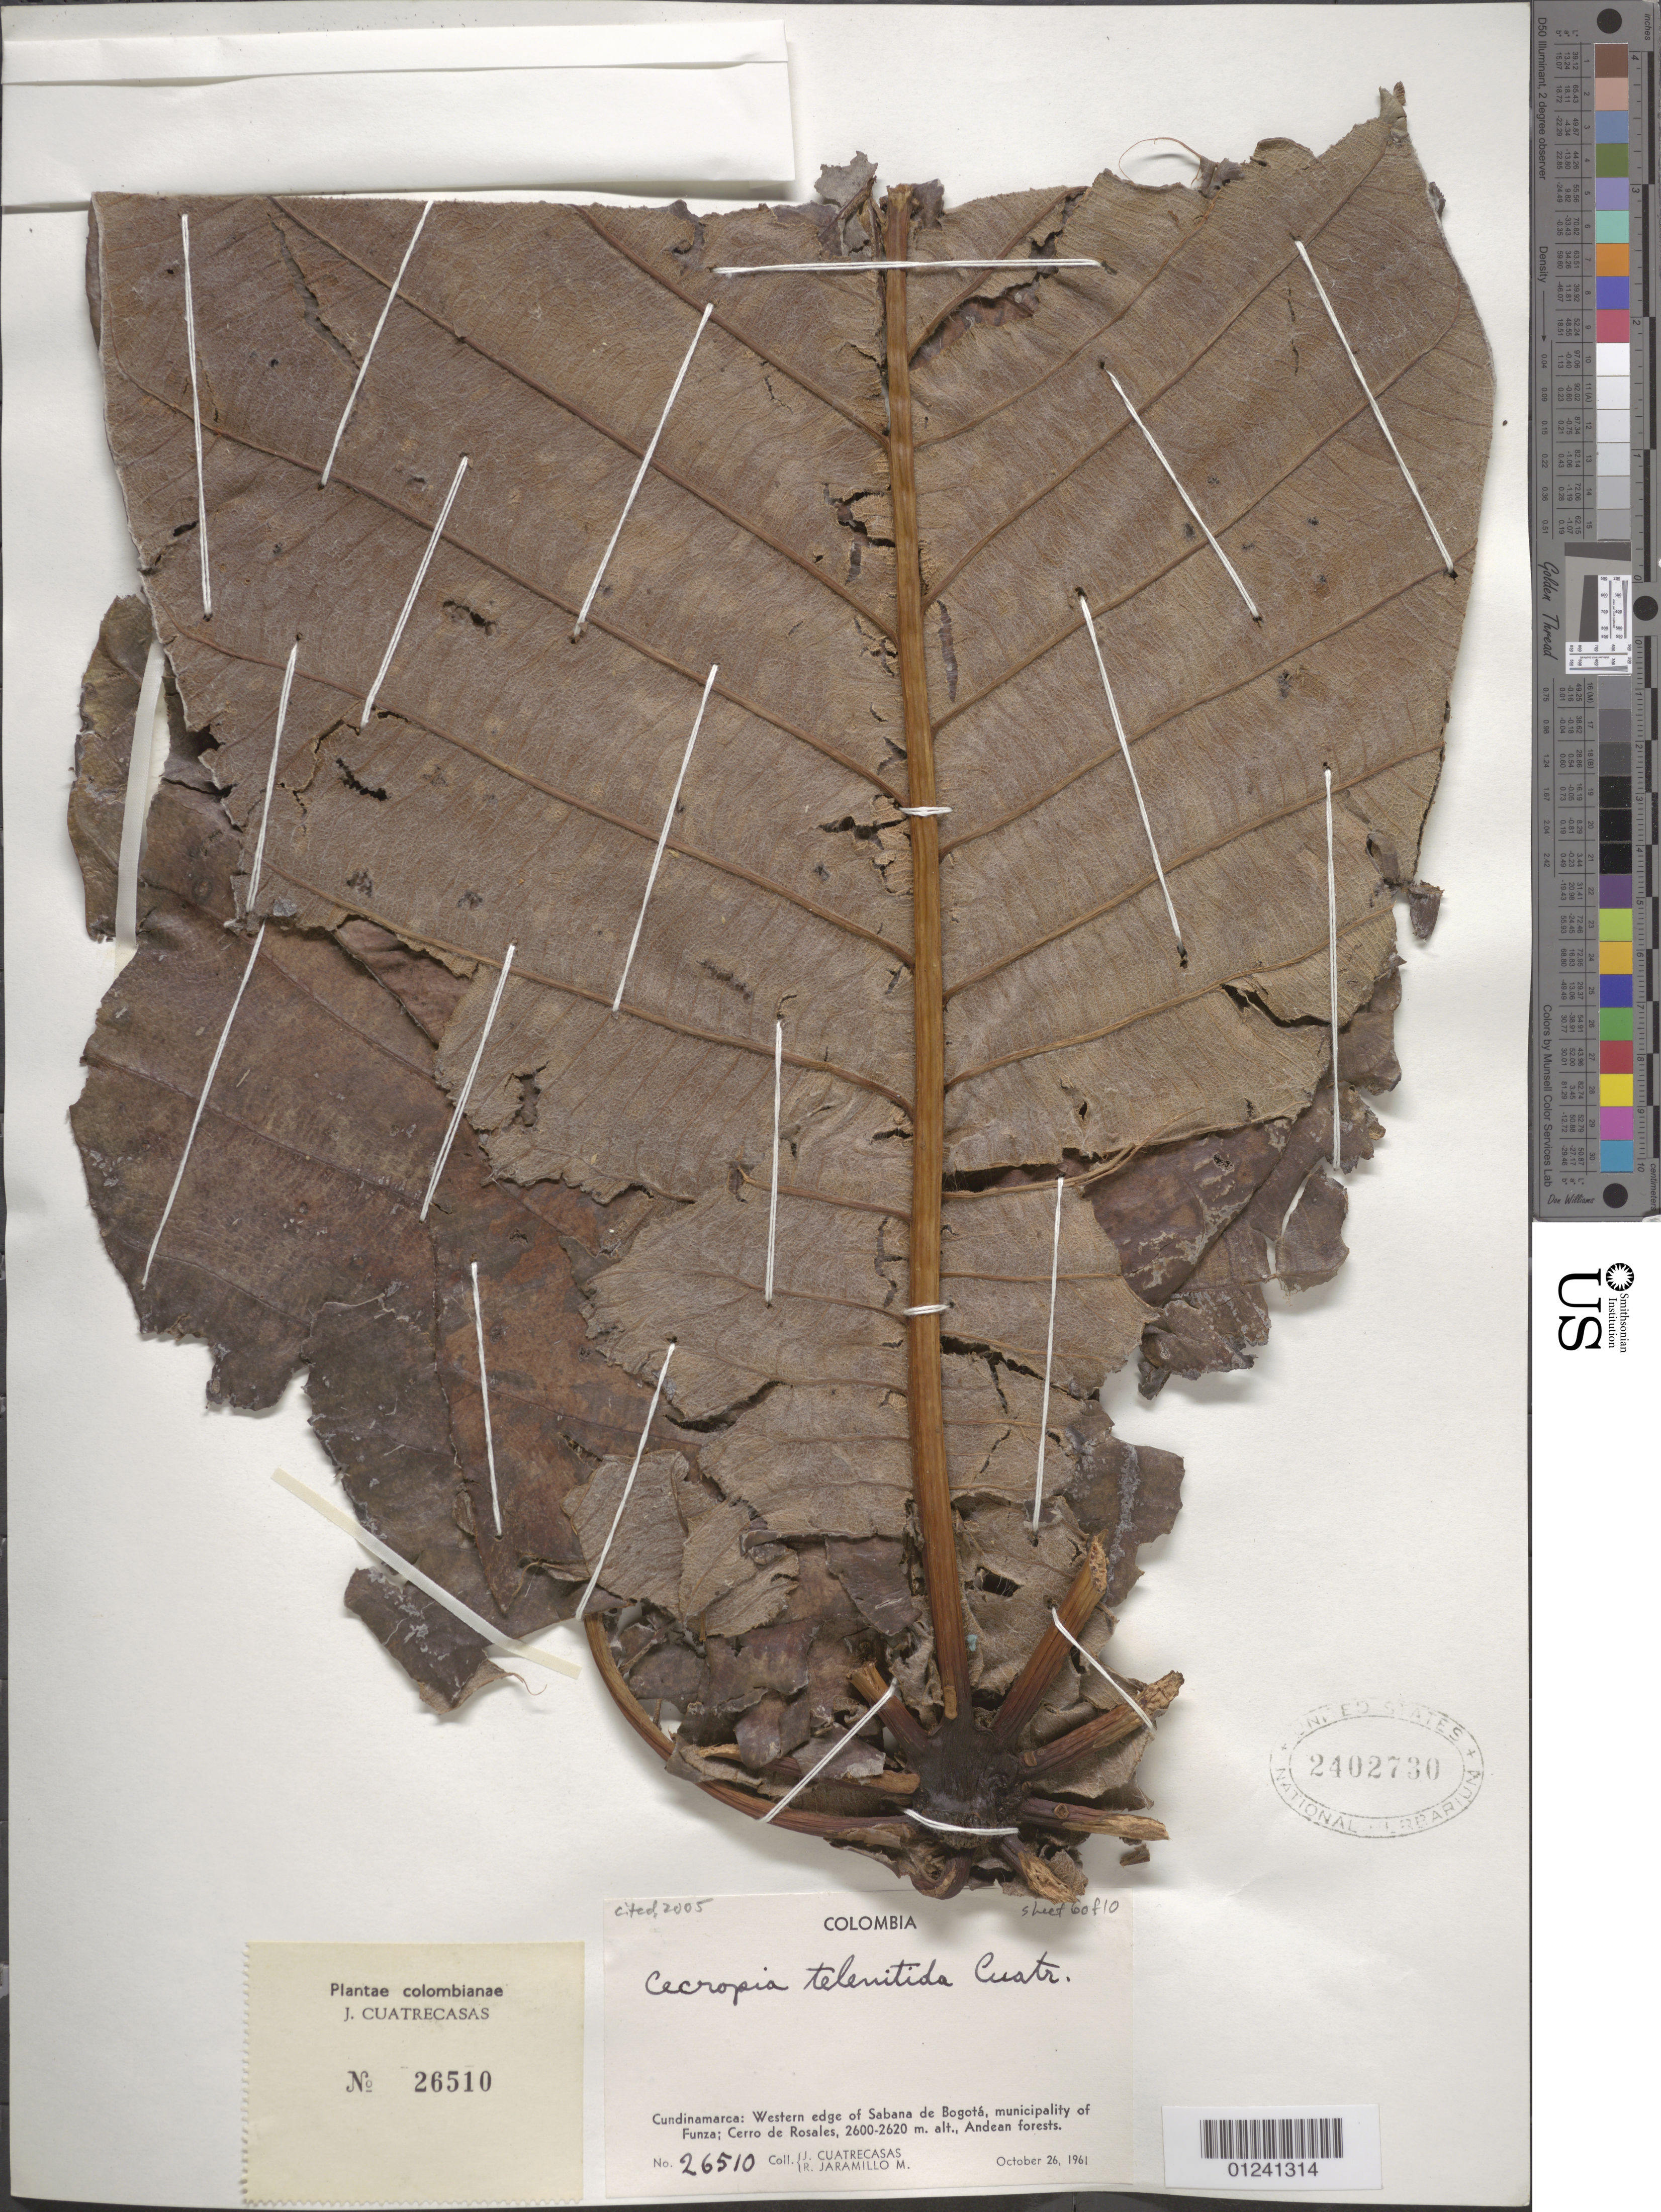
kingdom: Plantae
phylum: Tracheophyta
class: Magnoliopsida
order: Rosales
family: Urticaceae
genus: Cecropia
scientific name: Cecropia telenitida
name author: Cuatrec.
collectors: J. Cuatrecasas & R. Jaramillo M.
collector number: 26510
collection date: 1961-10-26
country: Colombia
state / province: Cundinamarca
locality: Western edge of Sabana de Bogota, municpality of Funza; Cerro de Rosales; Andean Forests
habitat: Andean forests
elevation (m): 2600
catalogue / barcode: US 2402730